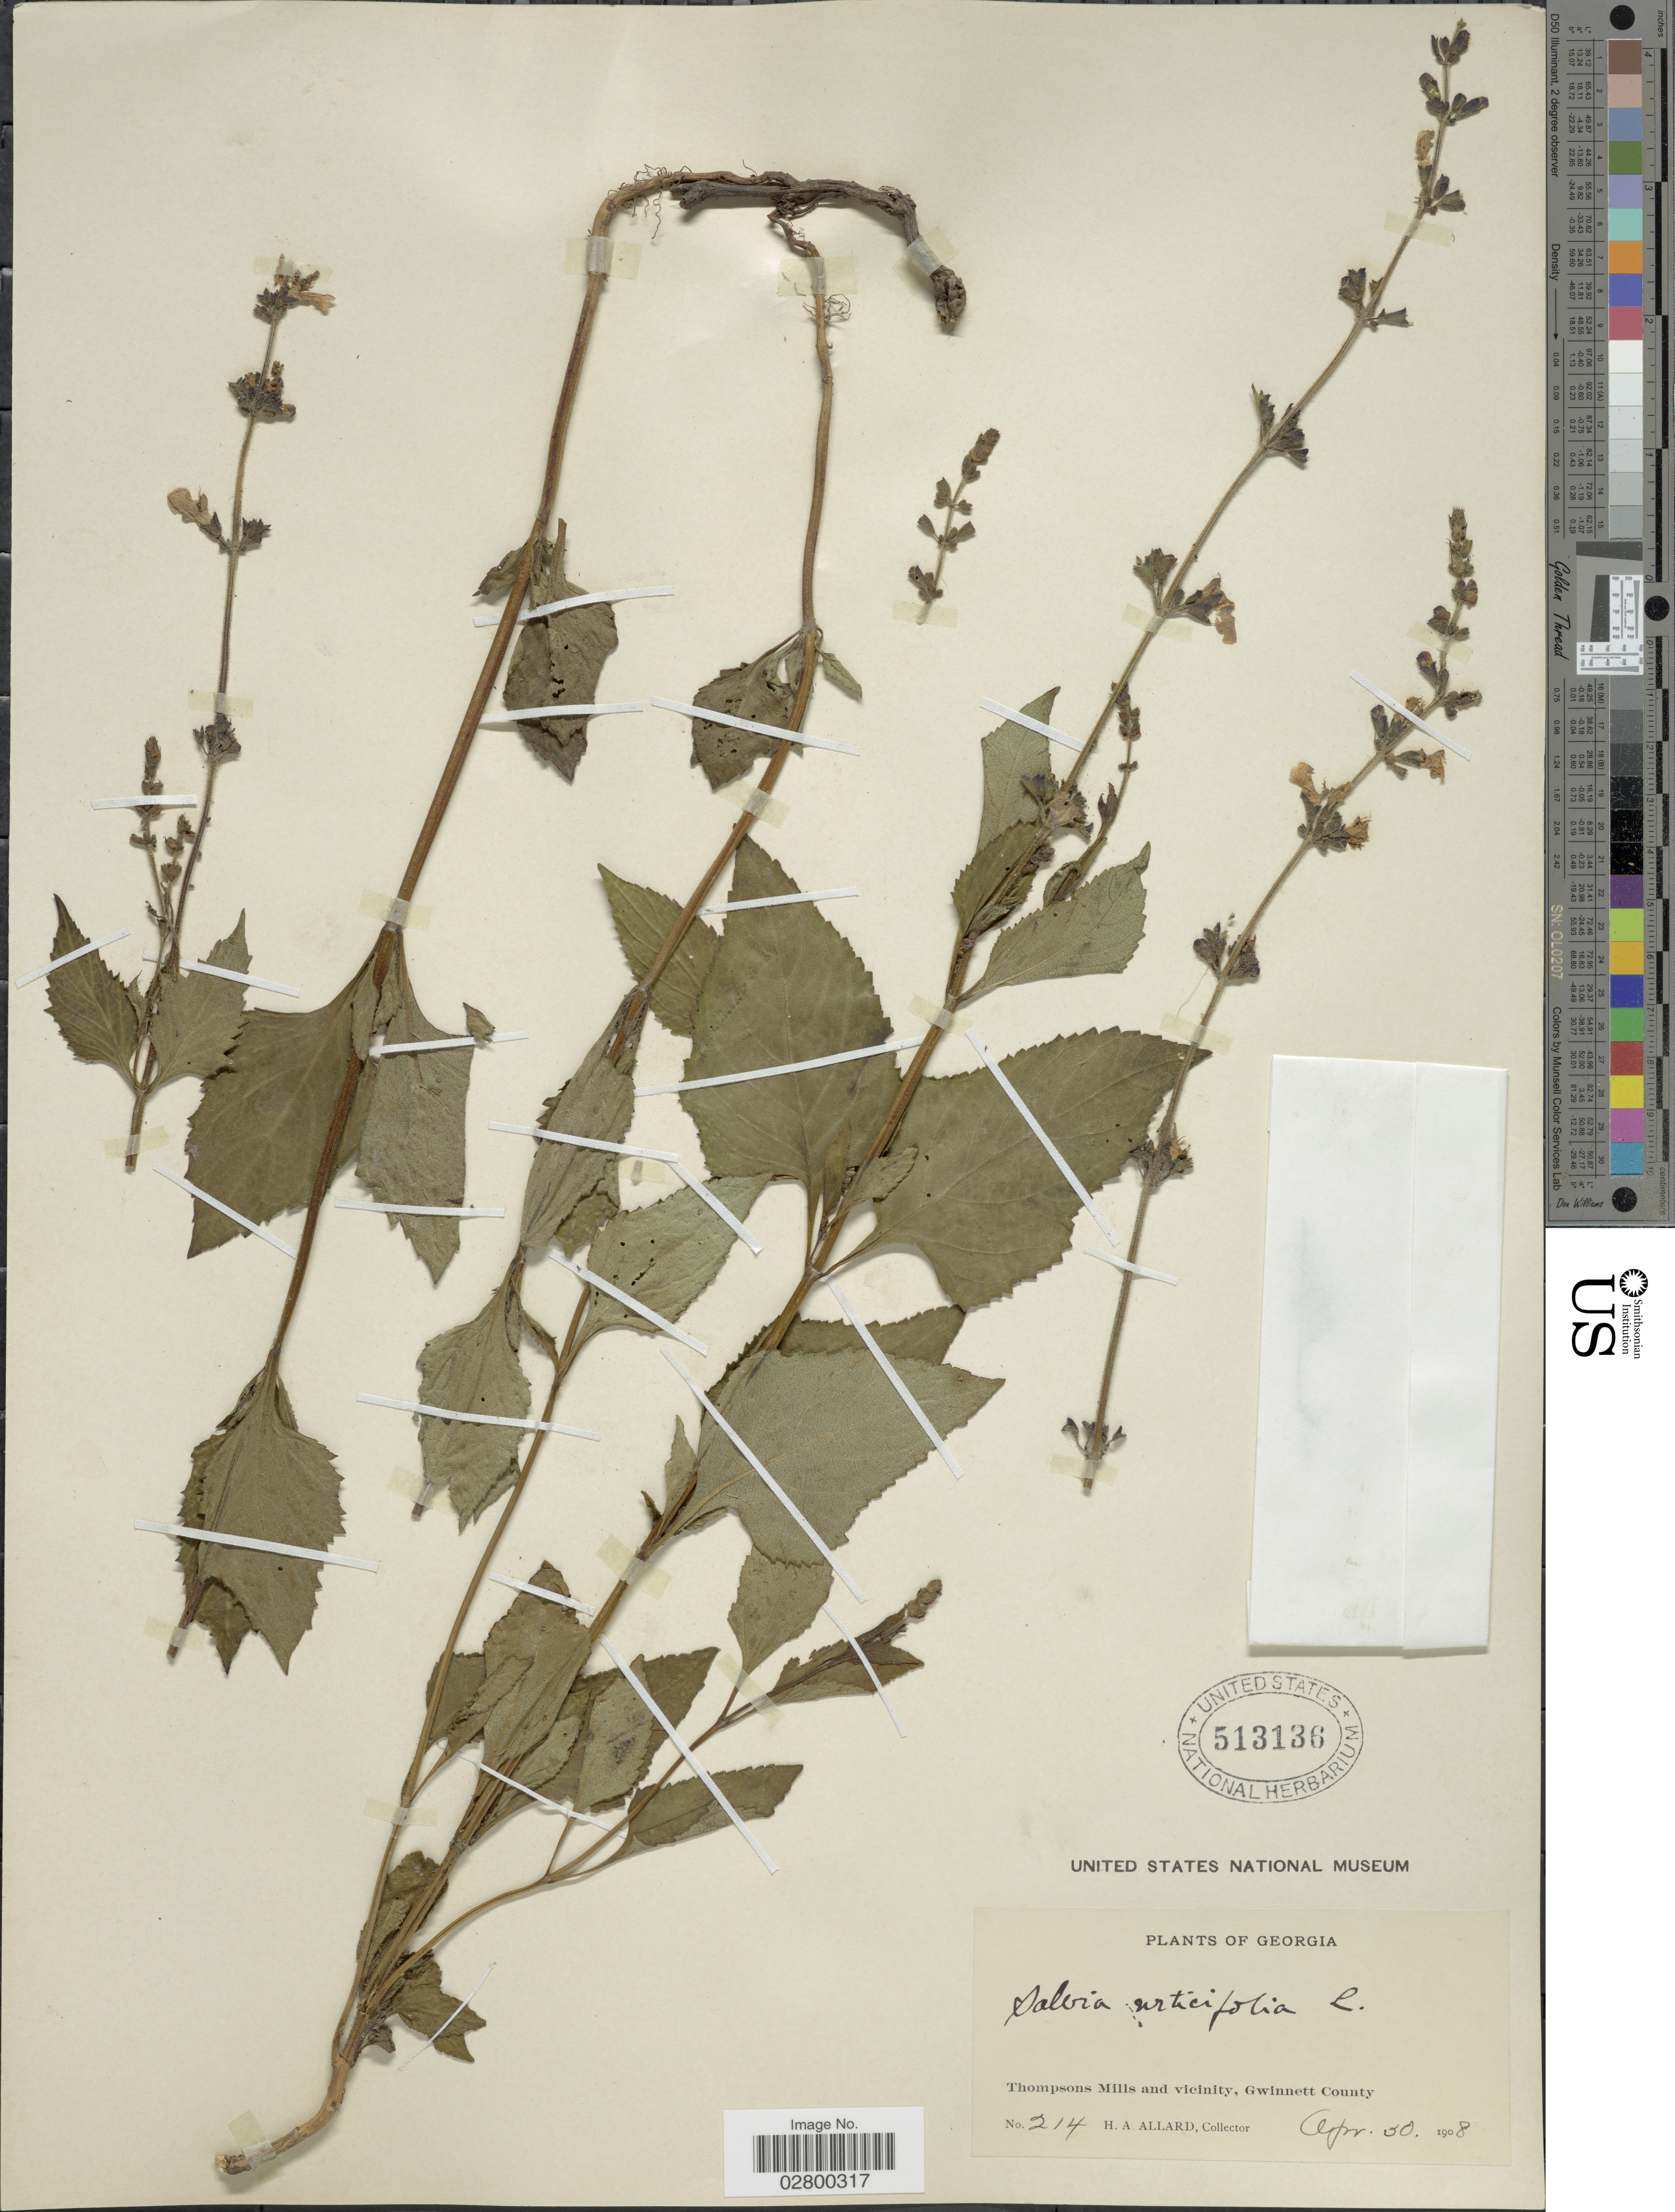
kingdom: Plantae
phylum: Tracheophyta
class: Magnoliopsida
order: Lamiales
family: Lamiaceae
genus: Salvia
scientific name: Salvia urticifolia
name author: L.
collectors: H. A. Allard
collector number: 214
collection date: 1908-04-30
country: United States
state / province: Georgia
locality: Thompsons Mills and vicinity, Gwinnett County.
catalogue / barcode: US 513136